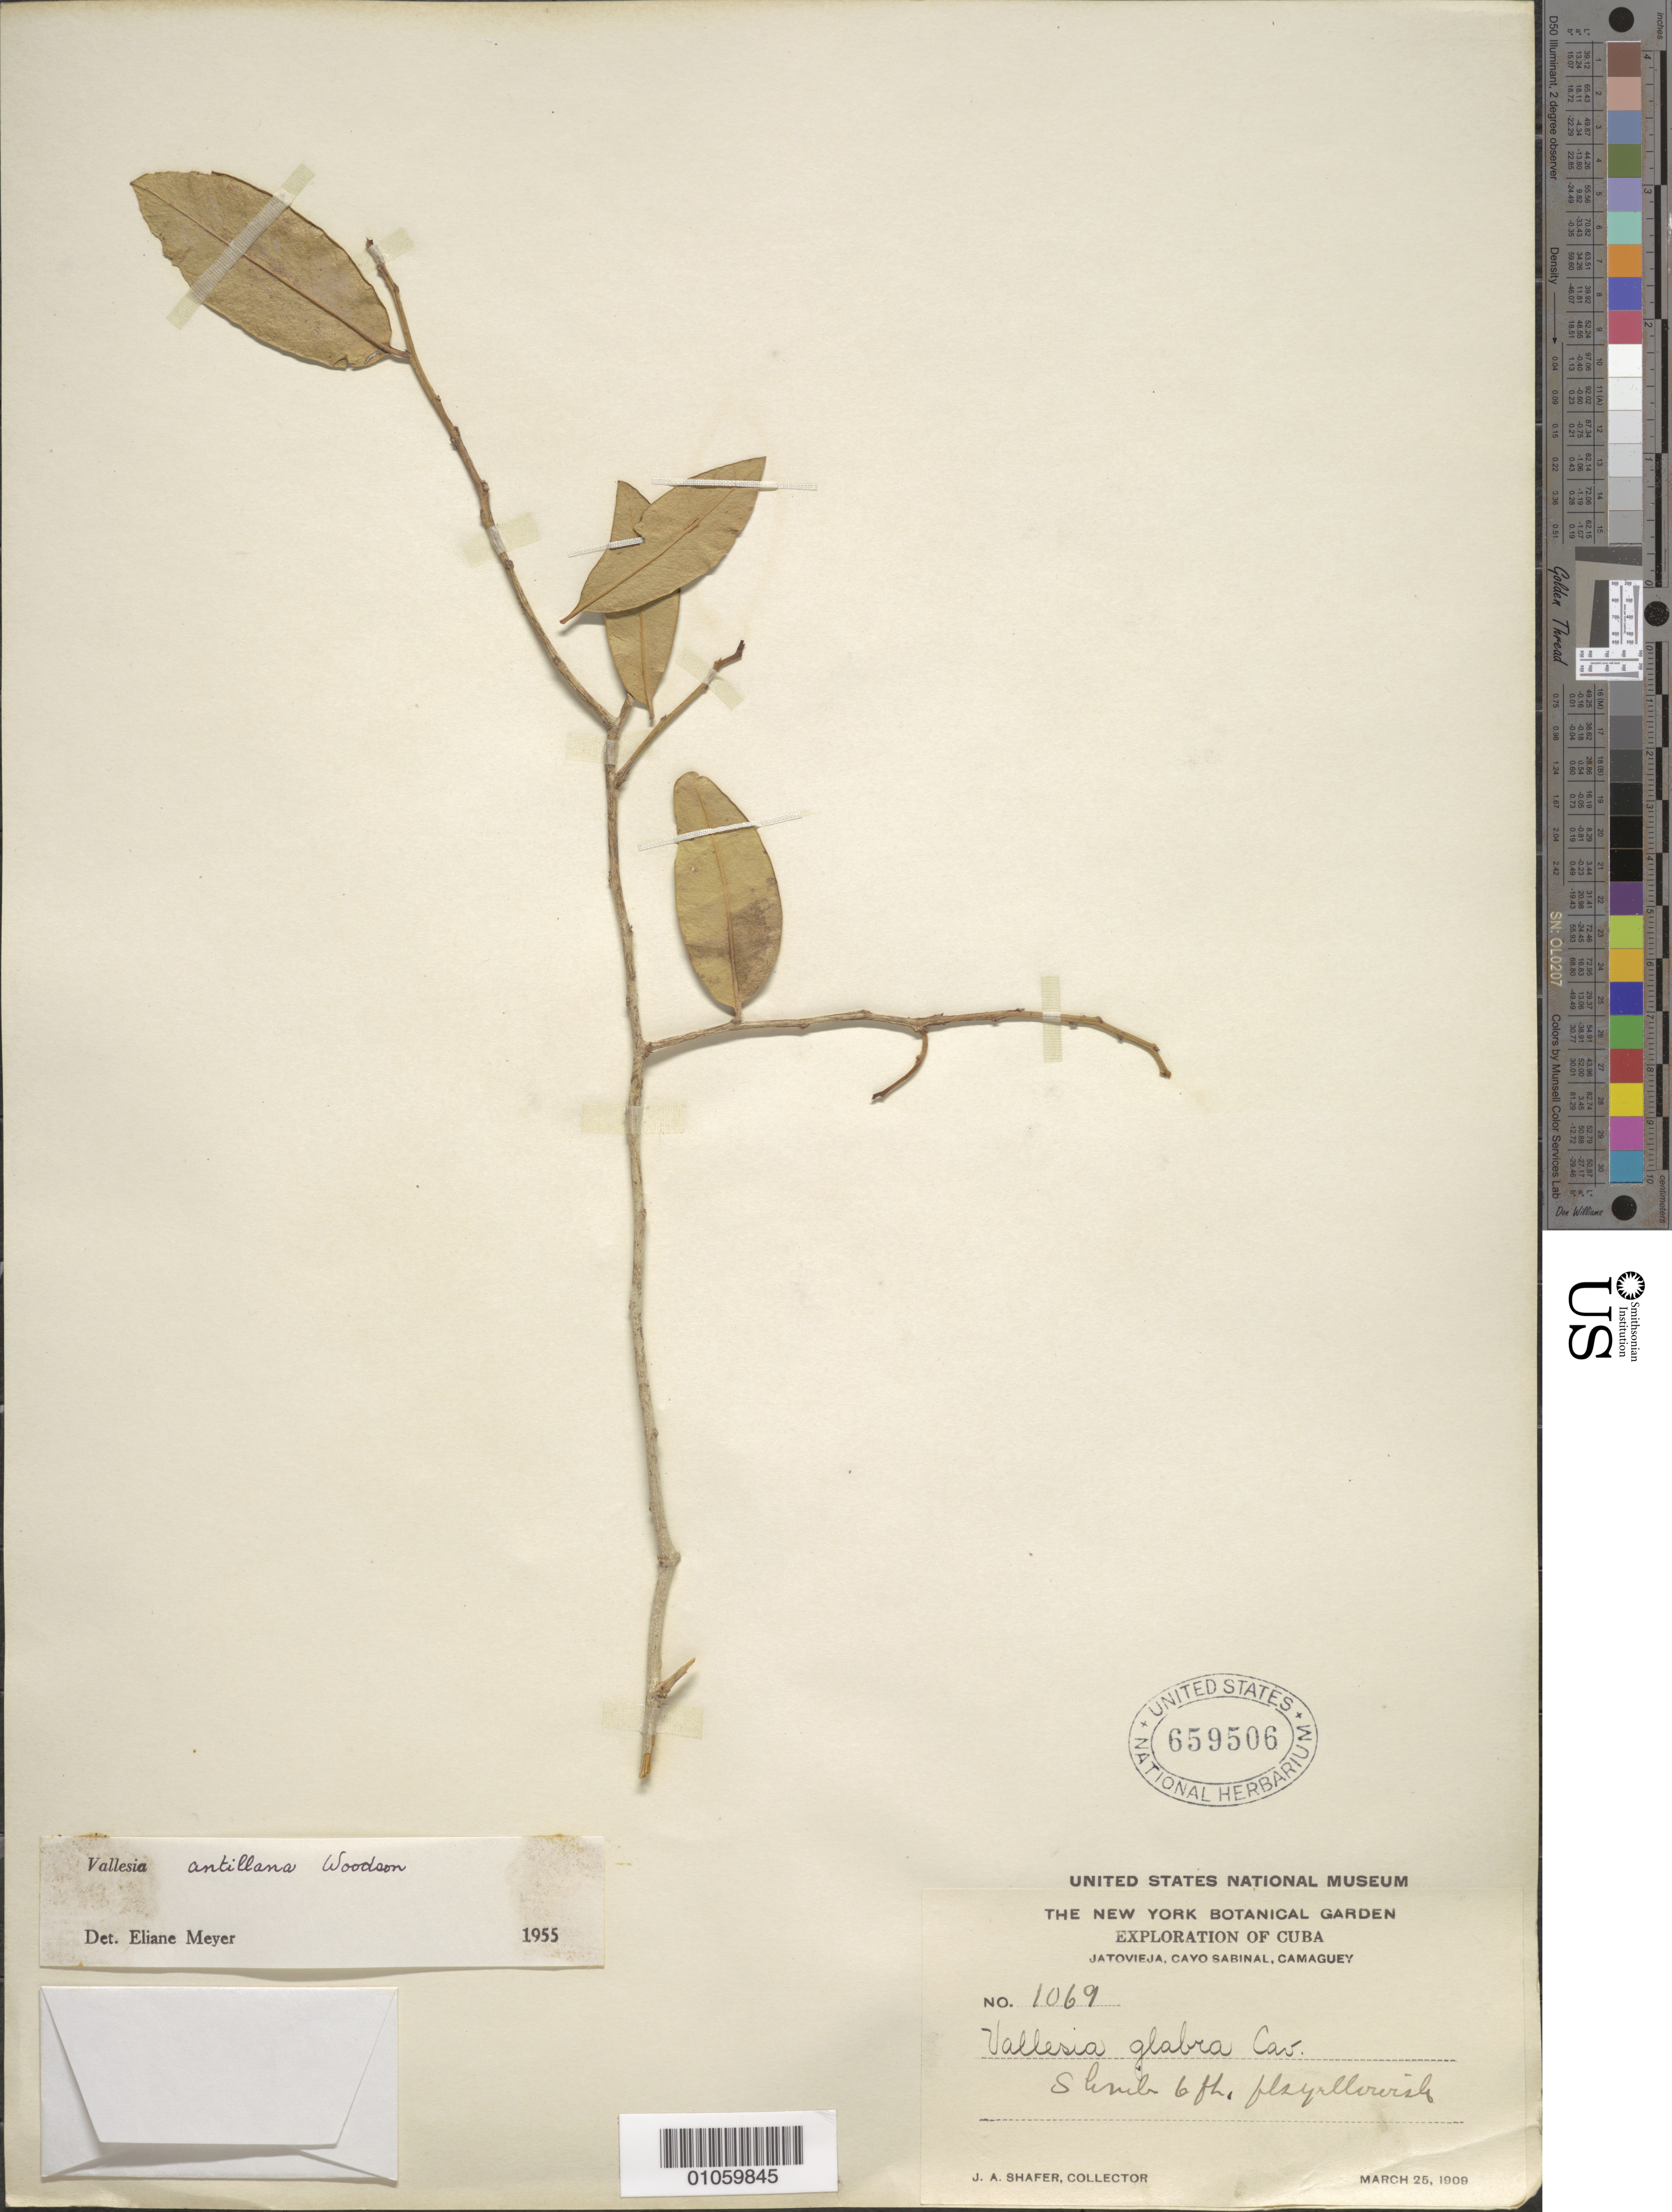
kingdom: Plantae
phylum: Tracheophyta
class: Magnoliopsida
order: Gentianales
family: Apocynaceae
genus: Vallesia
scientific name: Vallesia antillana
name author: Woodson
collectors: J. A. Shafer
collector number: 1069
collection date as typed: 25 Mar 1909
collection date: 1909-03-25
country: Cuba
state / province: Camagüey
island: Cuba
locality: Jatovieja, Cayo Sabinal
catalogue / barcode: US 659506